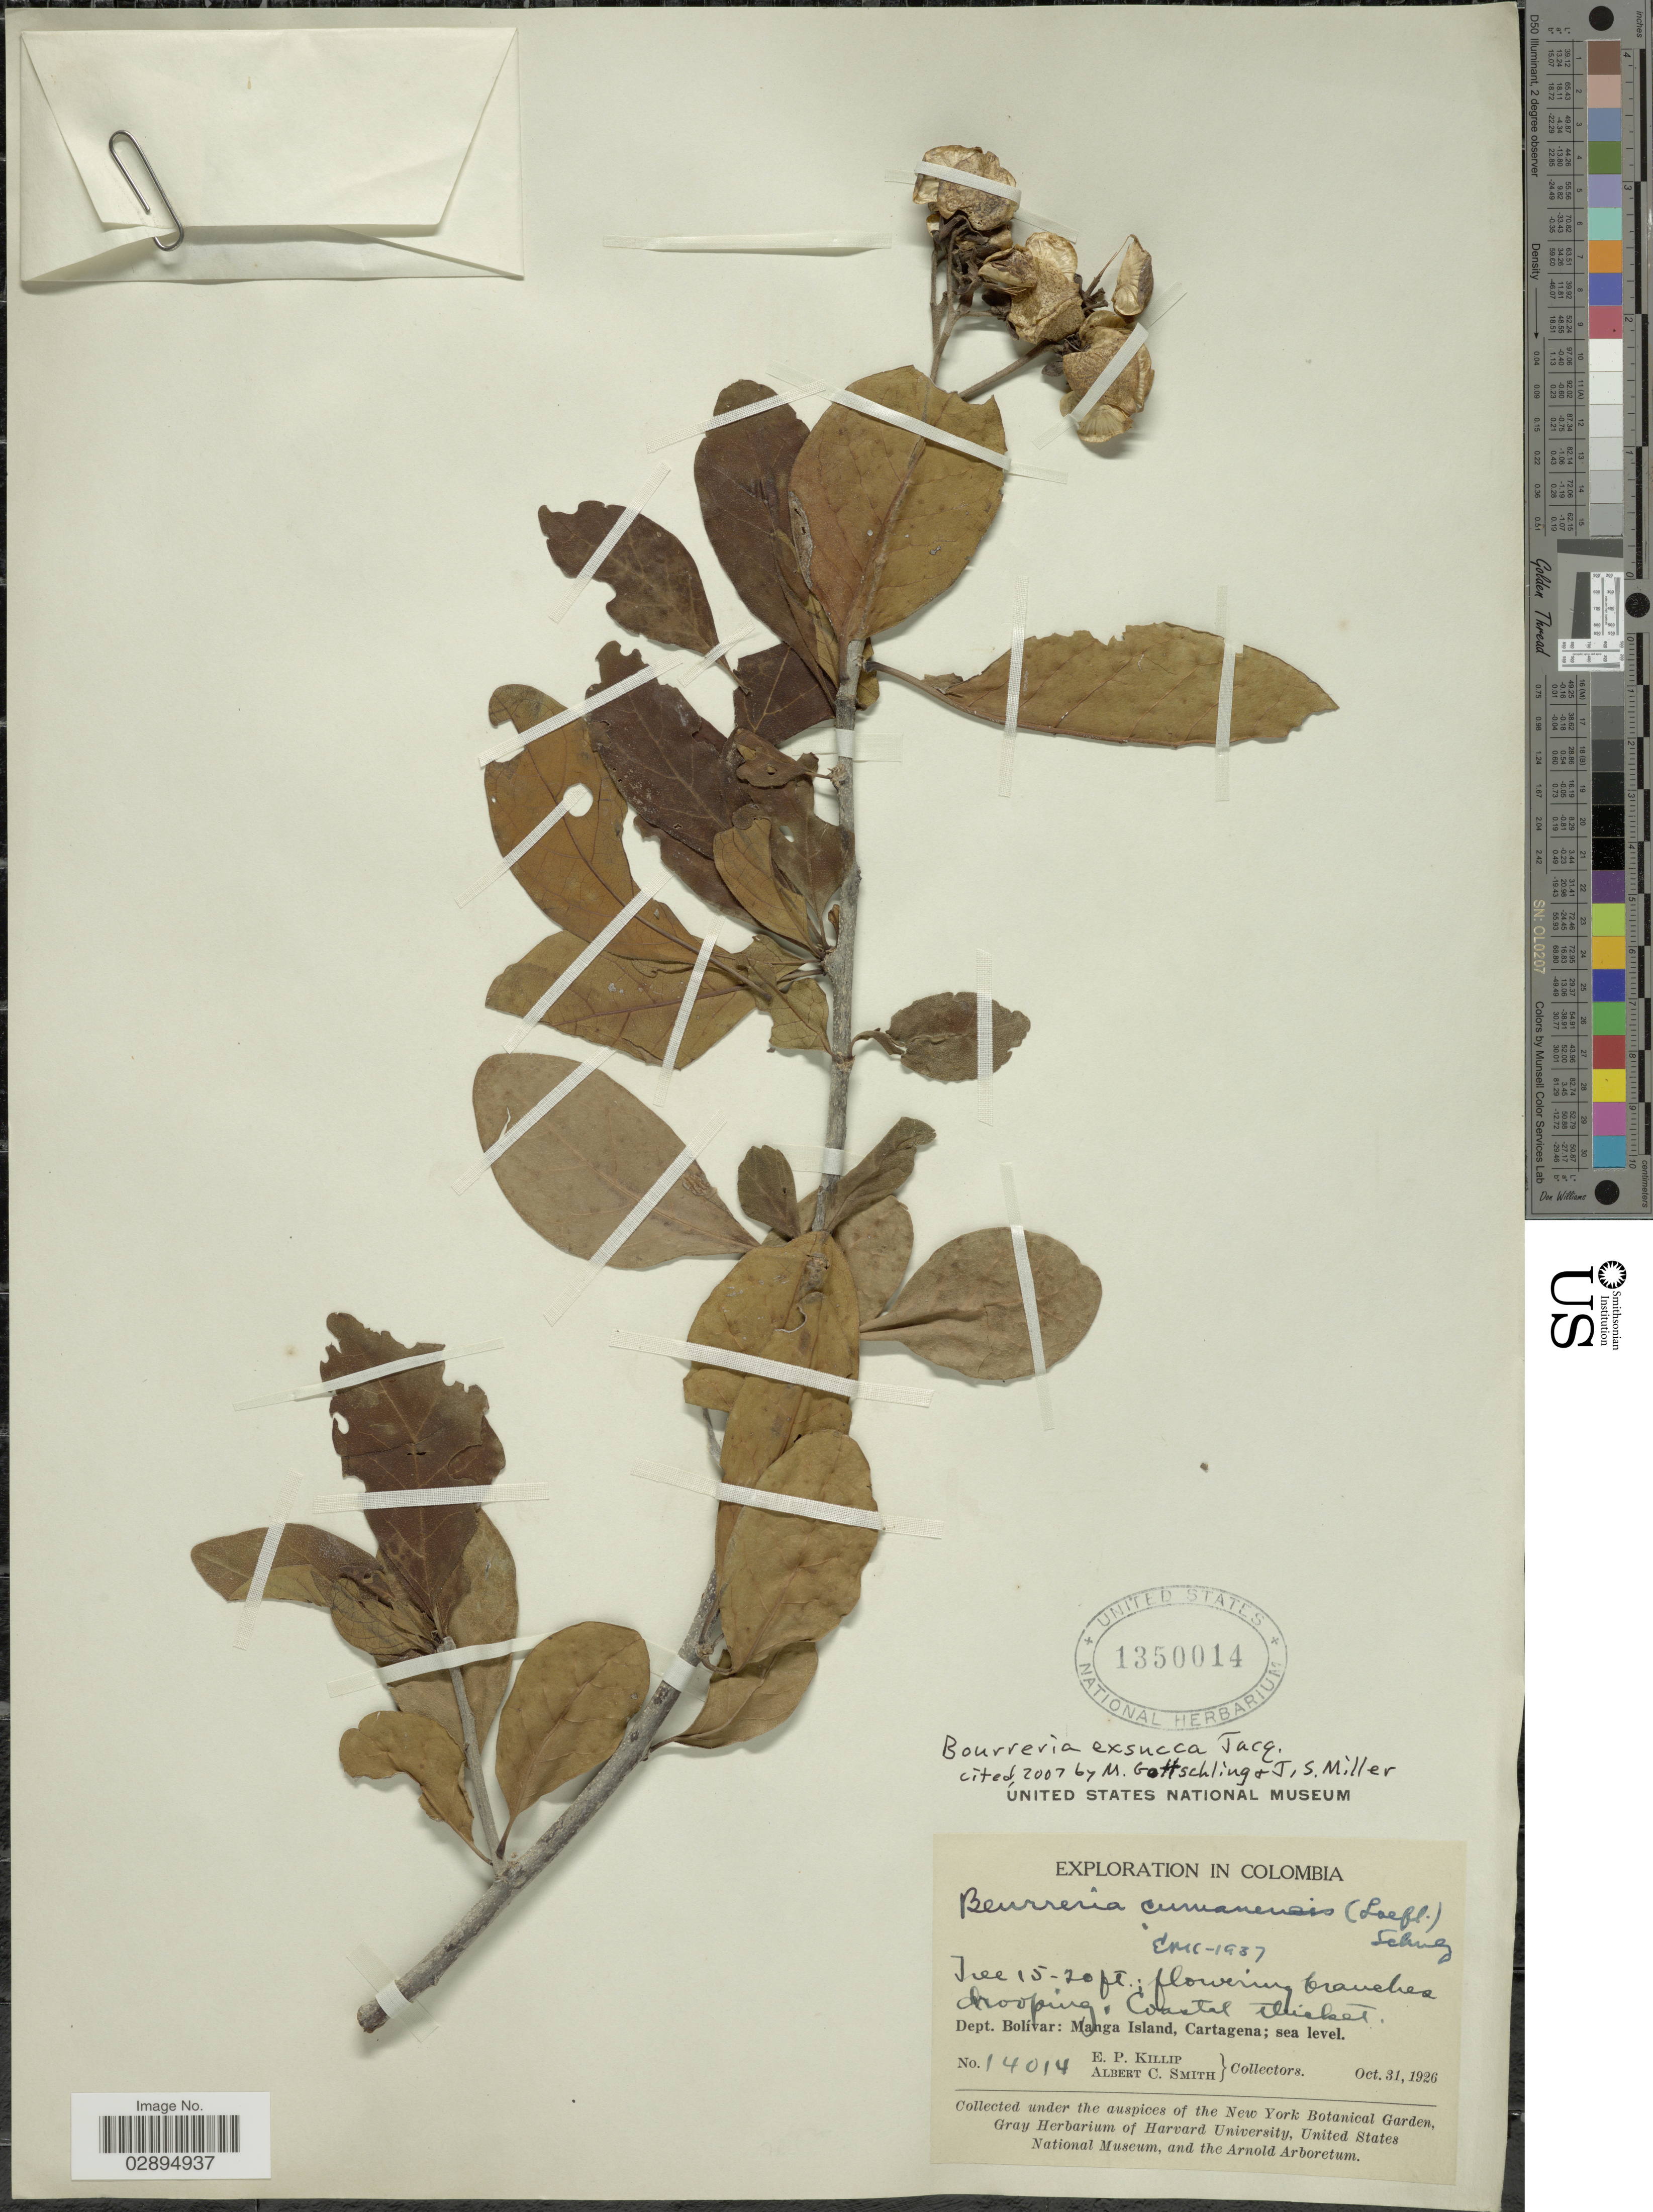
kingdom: Plantae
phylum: Tracheophyta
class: Magnoliopsida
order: Boraginales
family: Ehretiaceae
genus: Bourreria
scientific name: Bourreria exsucca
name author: (L.) Jacq.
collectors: E. P. Killip & A. C. Smith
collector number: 14014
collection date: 1926-10-31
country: Colombia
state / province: Bolívar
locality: Dept. Bolívar: Manga Island, Cartagena.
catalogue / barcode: US 1350014